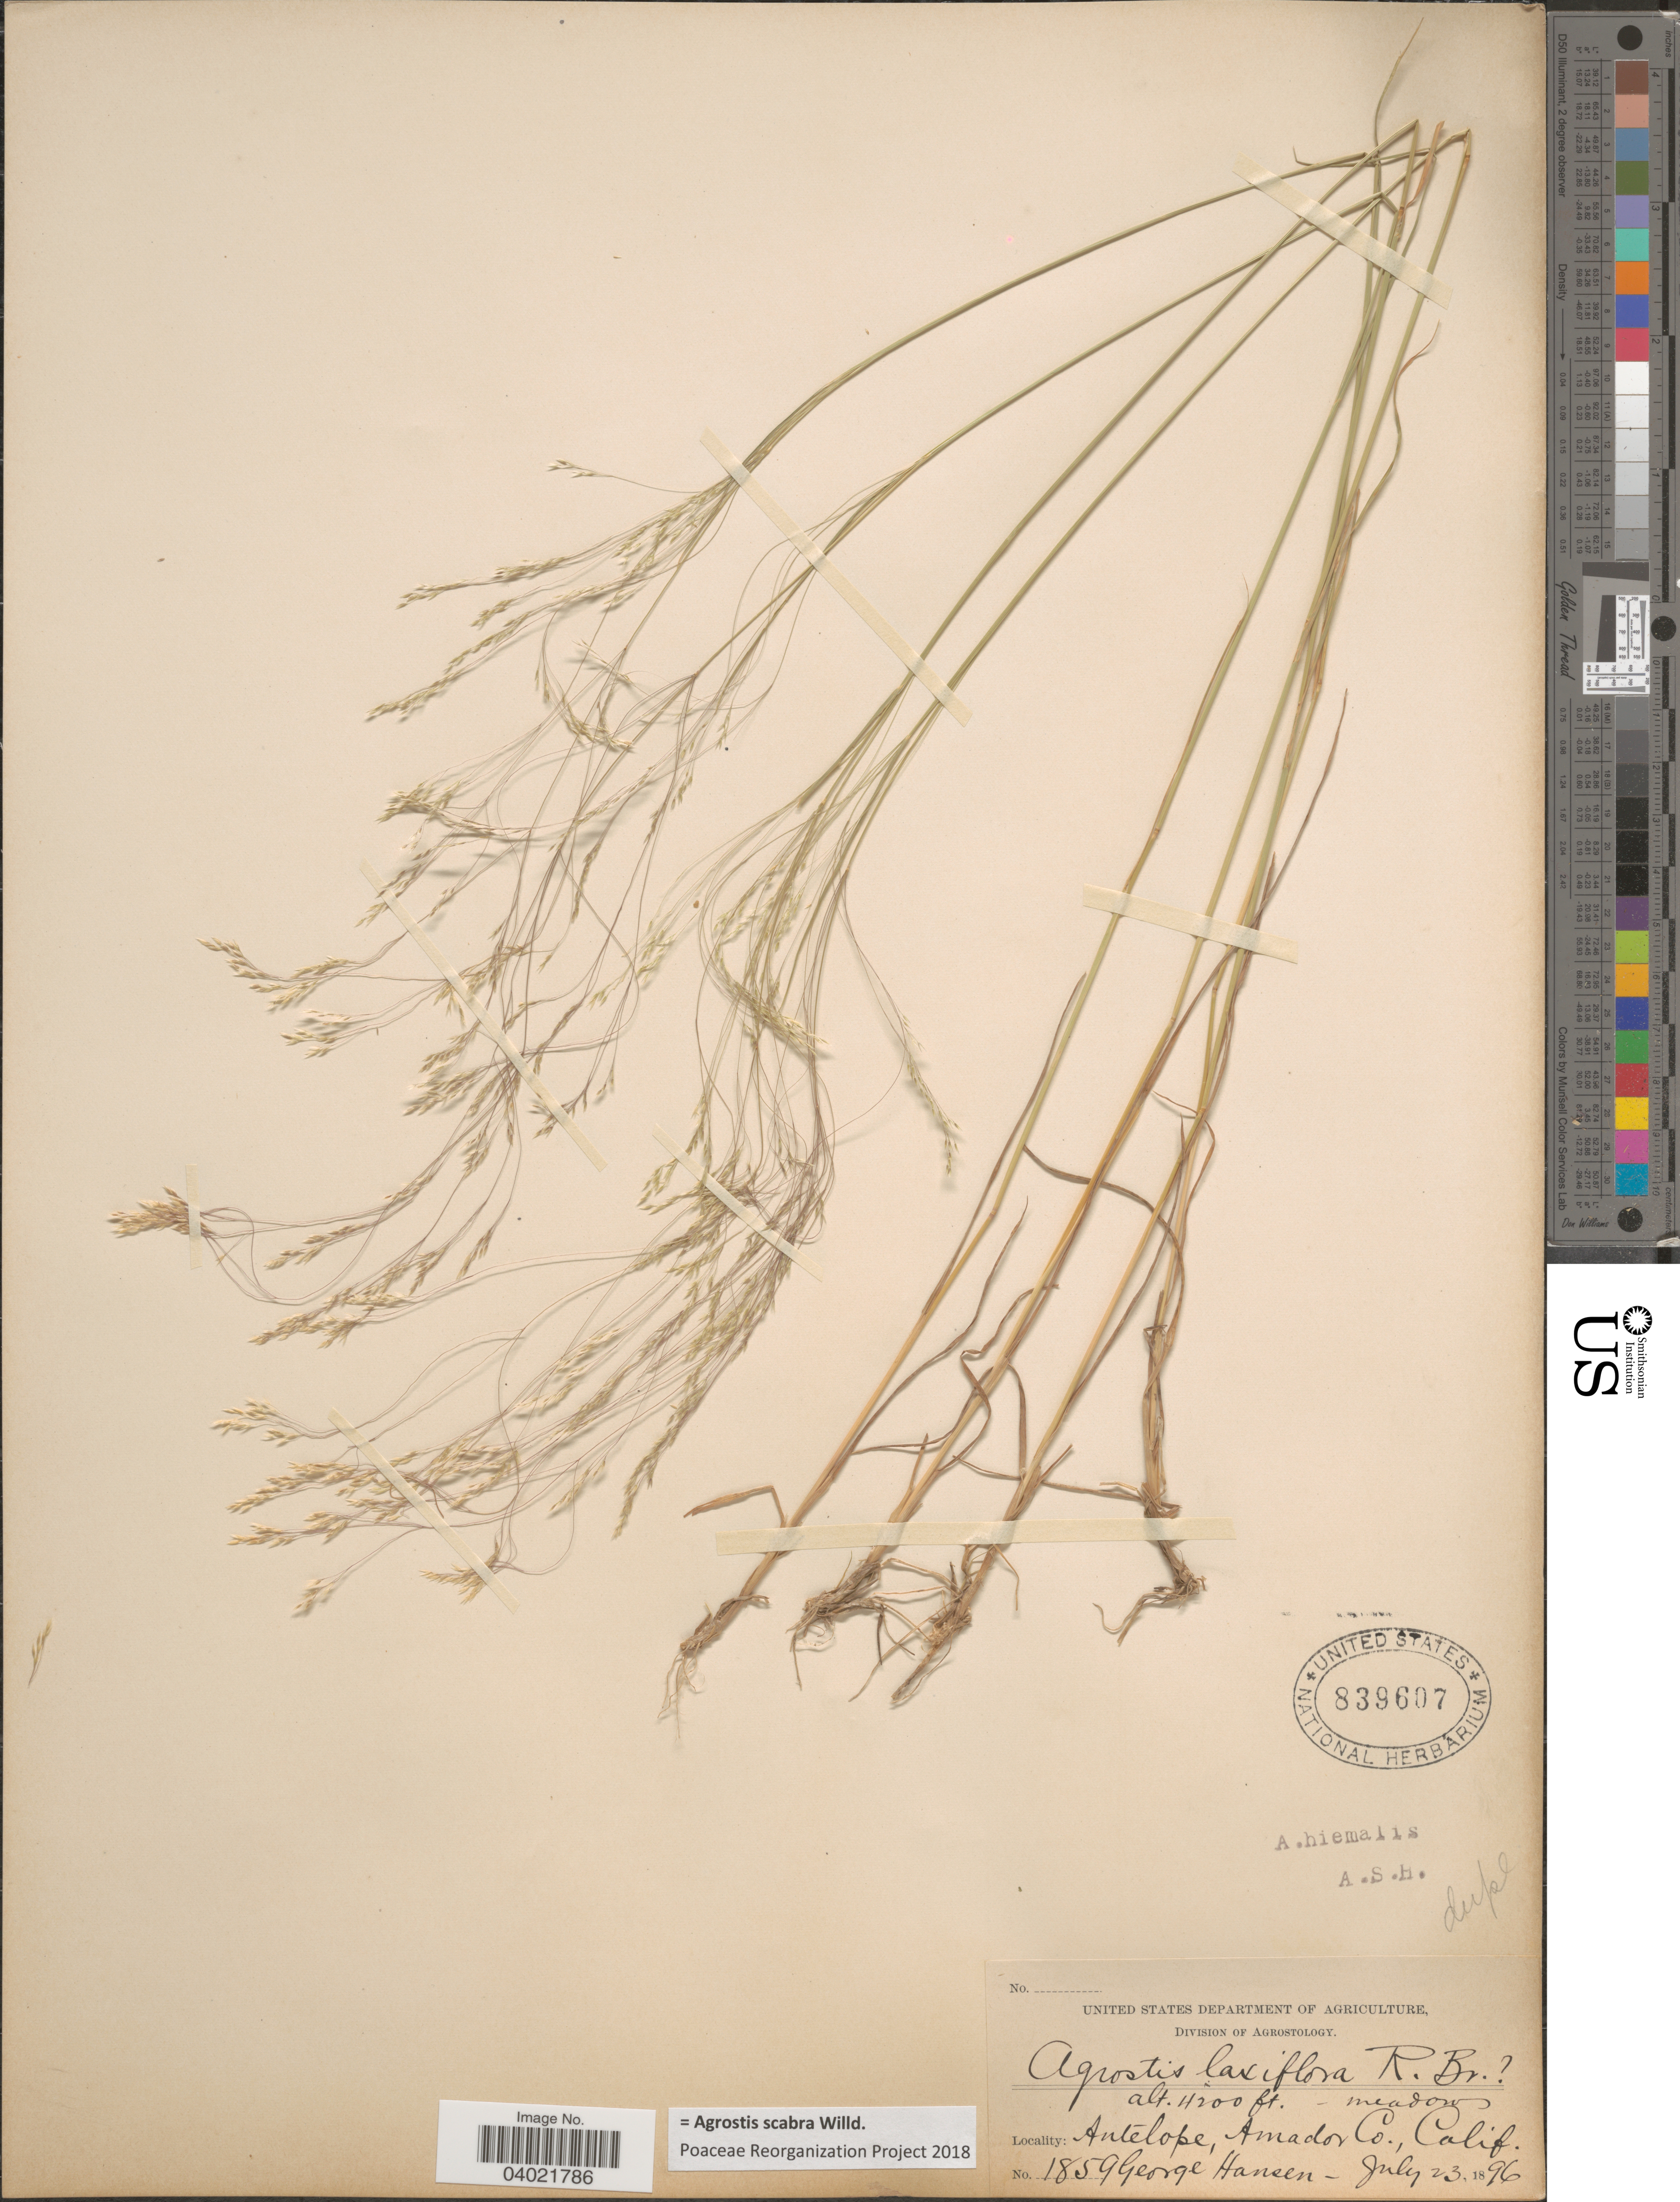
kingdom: Plantae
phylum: Tracheophyta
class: Liliopsida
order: Poales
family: Poaceae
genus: Agrostis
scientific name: Agrostis scabra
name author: Willd.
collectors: G. Hansen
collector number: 1859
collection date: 1896-07-23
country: United States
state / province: California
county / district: Amador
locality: Antelope, Amador Co.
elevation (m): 1280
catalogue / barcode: US 839607